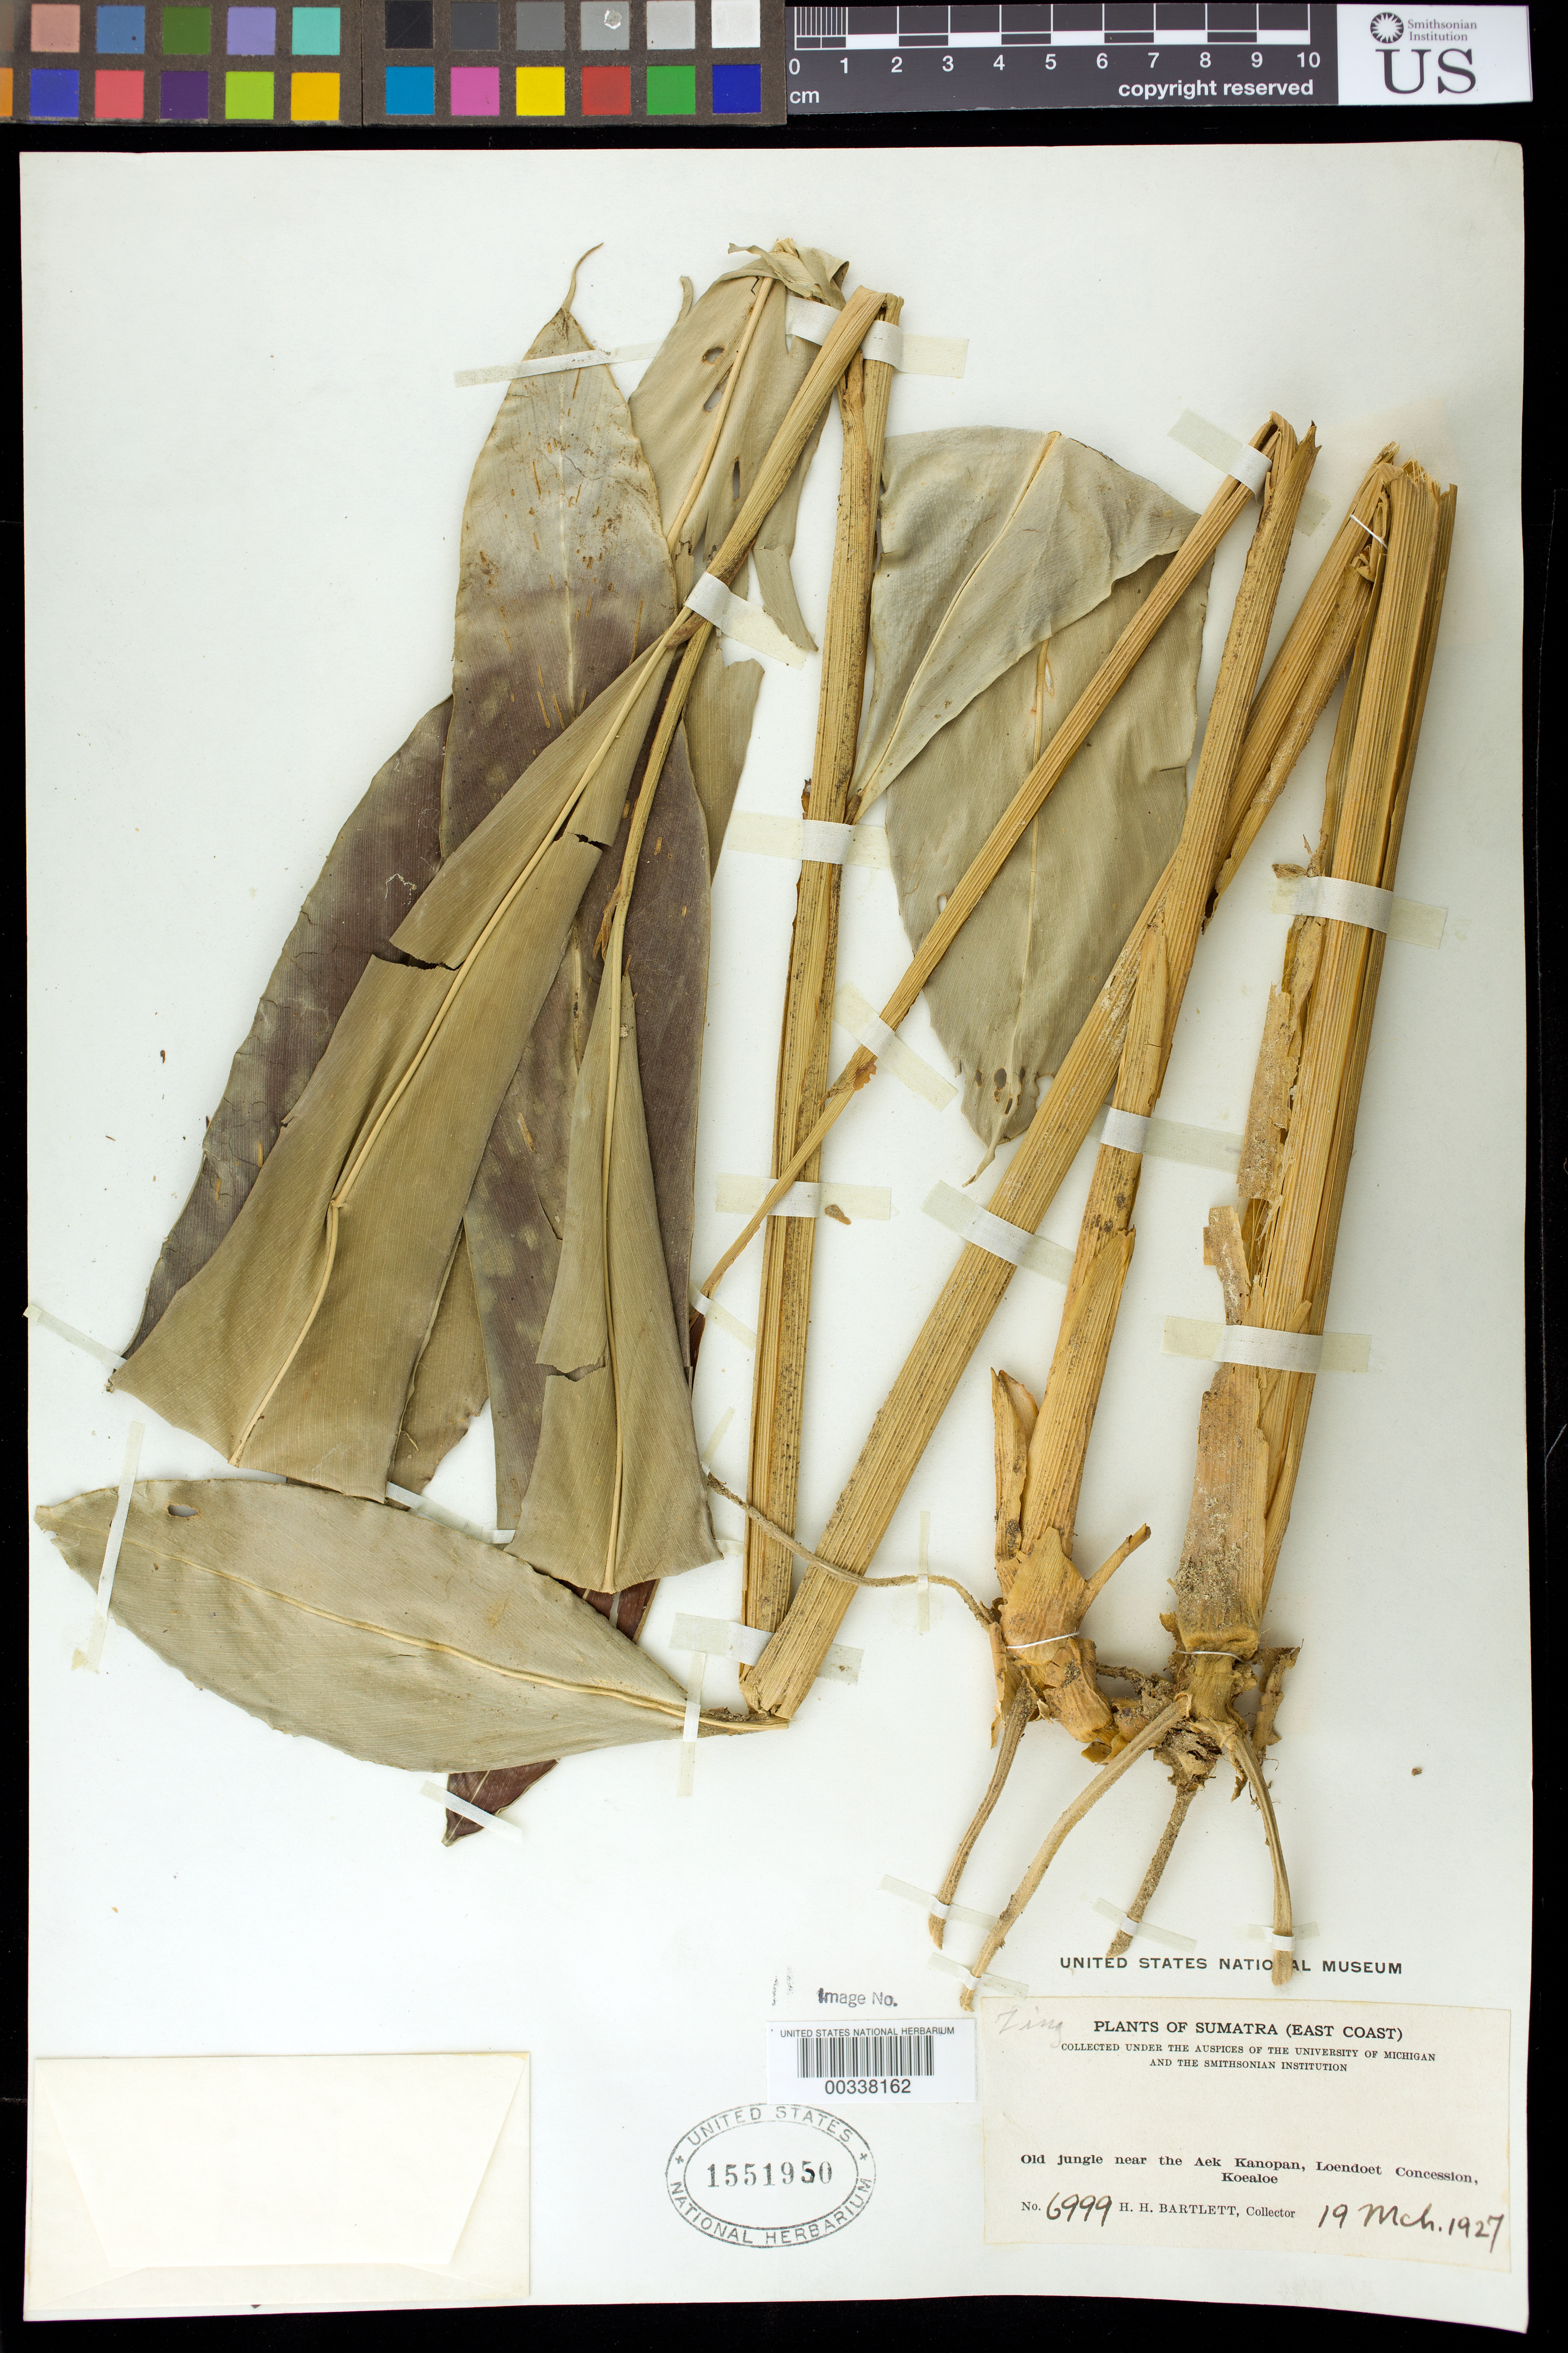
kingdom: Plantae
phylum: Tracheophyta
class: Liliopsida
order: Zingiberales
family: Zingiberaceae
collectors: H. H. Bartlett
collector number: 6999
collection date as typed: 19 Mar 1927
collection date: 1927-03-19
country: Indonesia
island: Sumatra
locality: (east coast), old jungle near the aek kanopan, loendoet concession, koealoe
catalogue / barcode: US 1551950